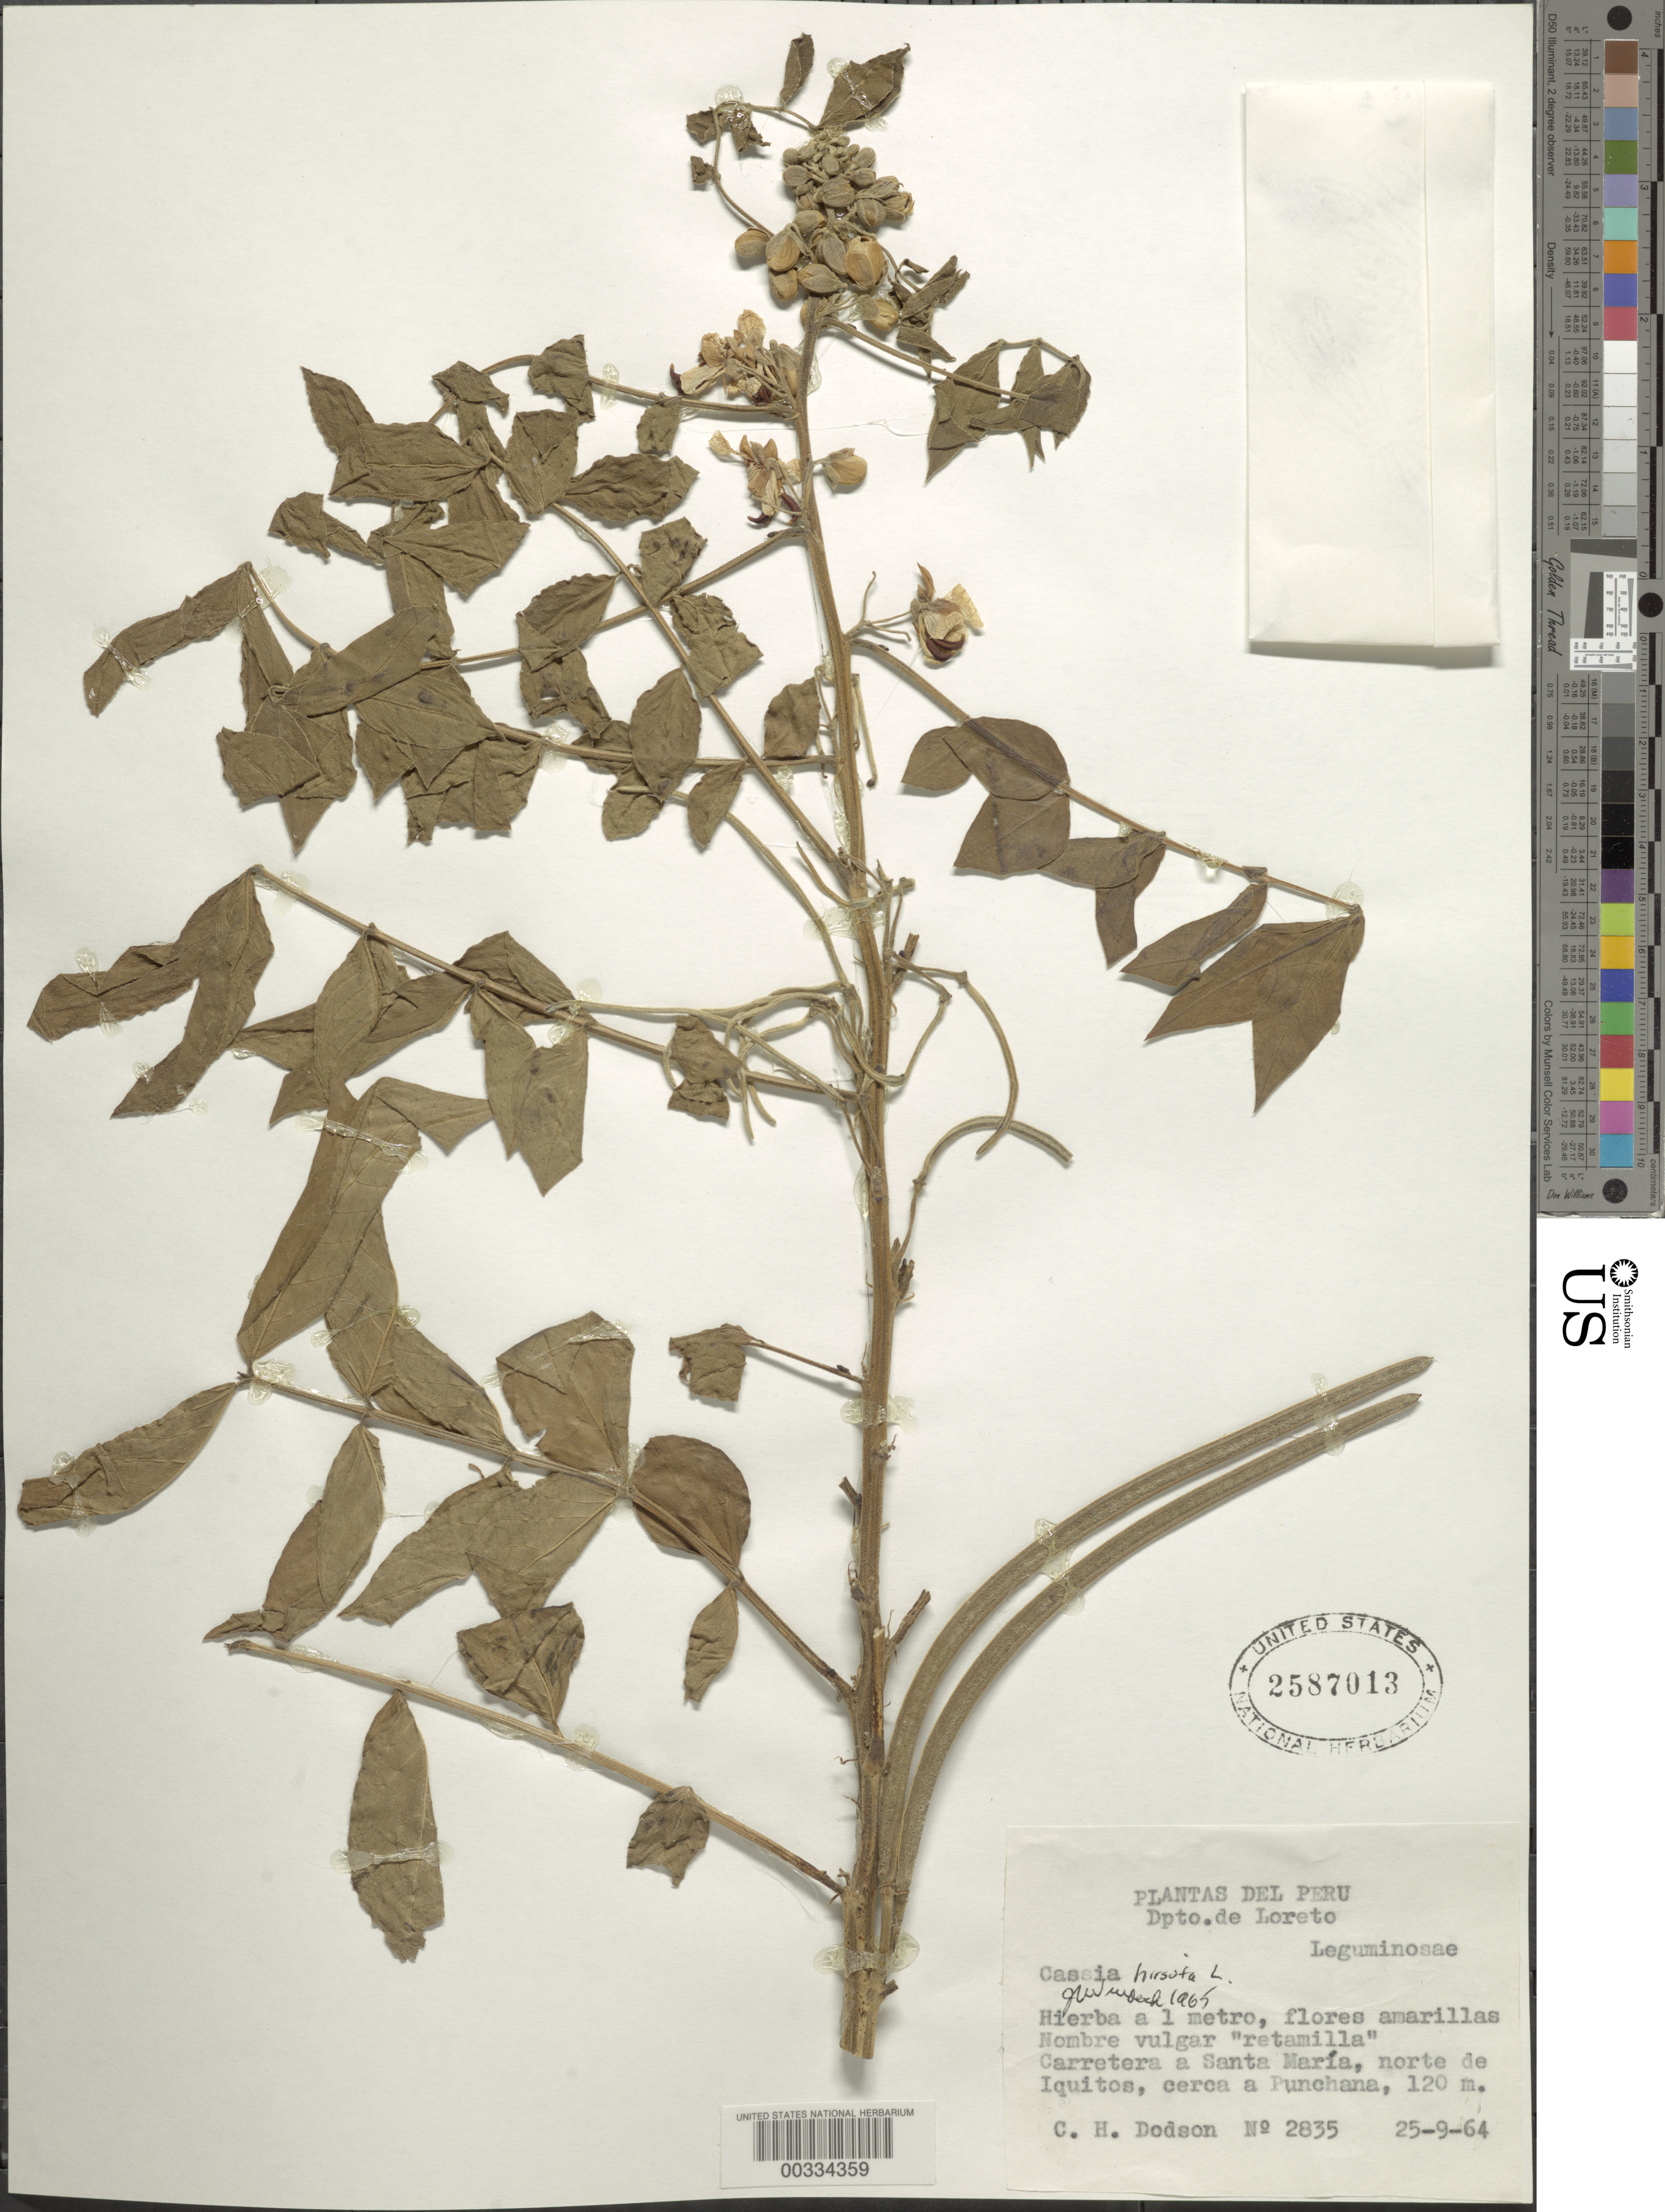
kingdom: Plantae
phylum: Tracheophyta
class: Magnoliopsida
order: Fabales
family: Fabaceae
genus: Senna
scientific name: Senna hirsuta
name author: (L.) H.S. Irwin & Barneby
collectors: C. H. Dodson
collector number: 2835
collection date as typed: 25 Sep 1964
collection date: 1964-09-25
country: Peru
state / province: Loreto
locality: Road to santa marta, n of iquitos, in the vicinity of punchana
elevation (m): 120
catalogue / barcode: US 2587013